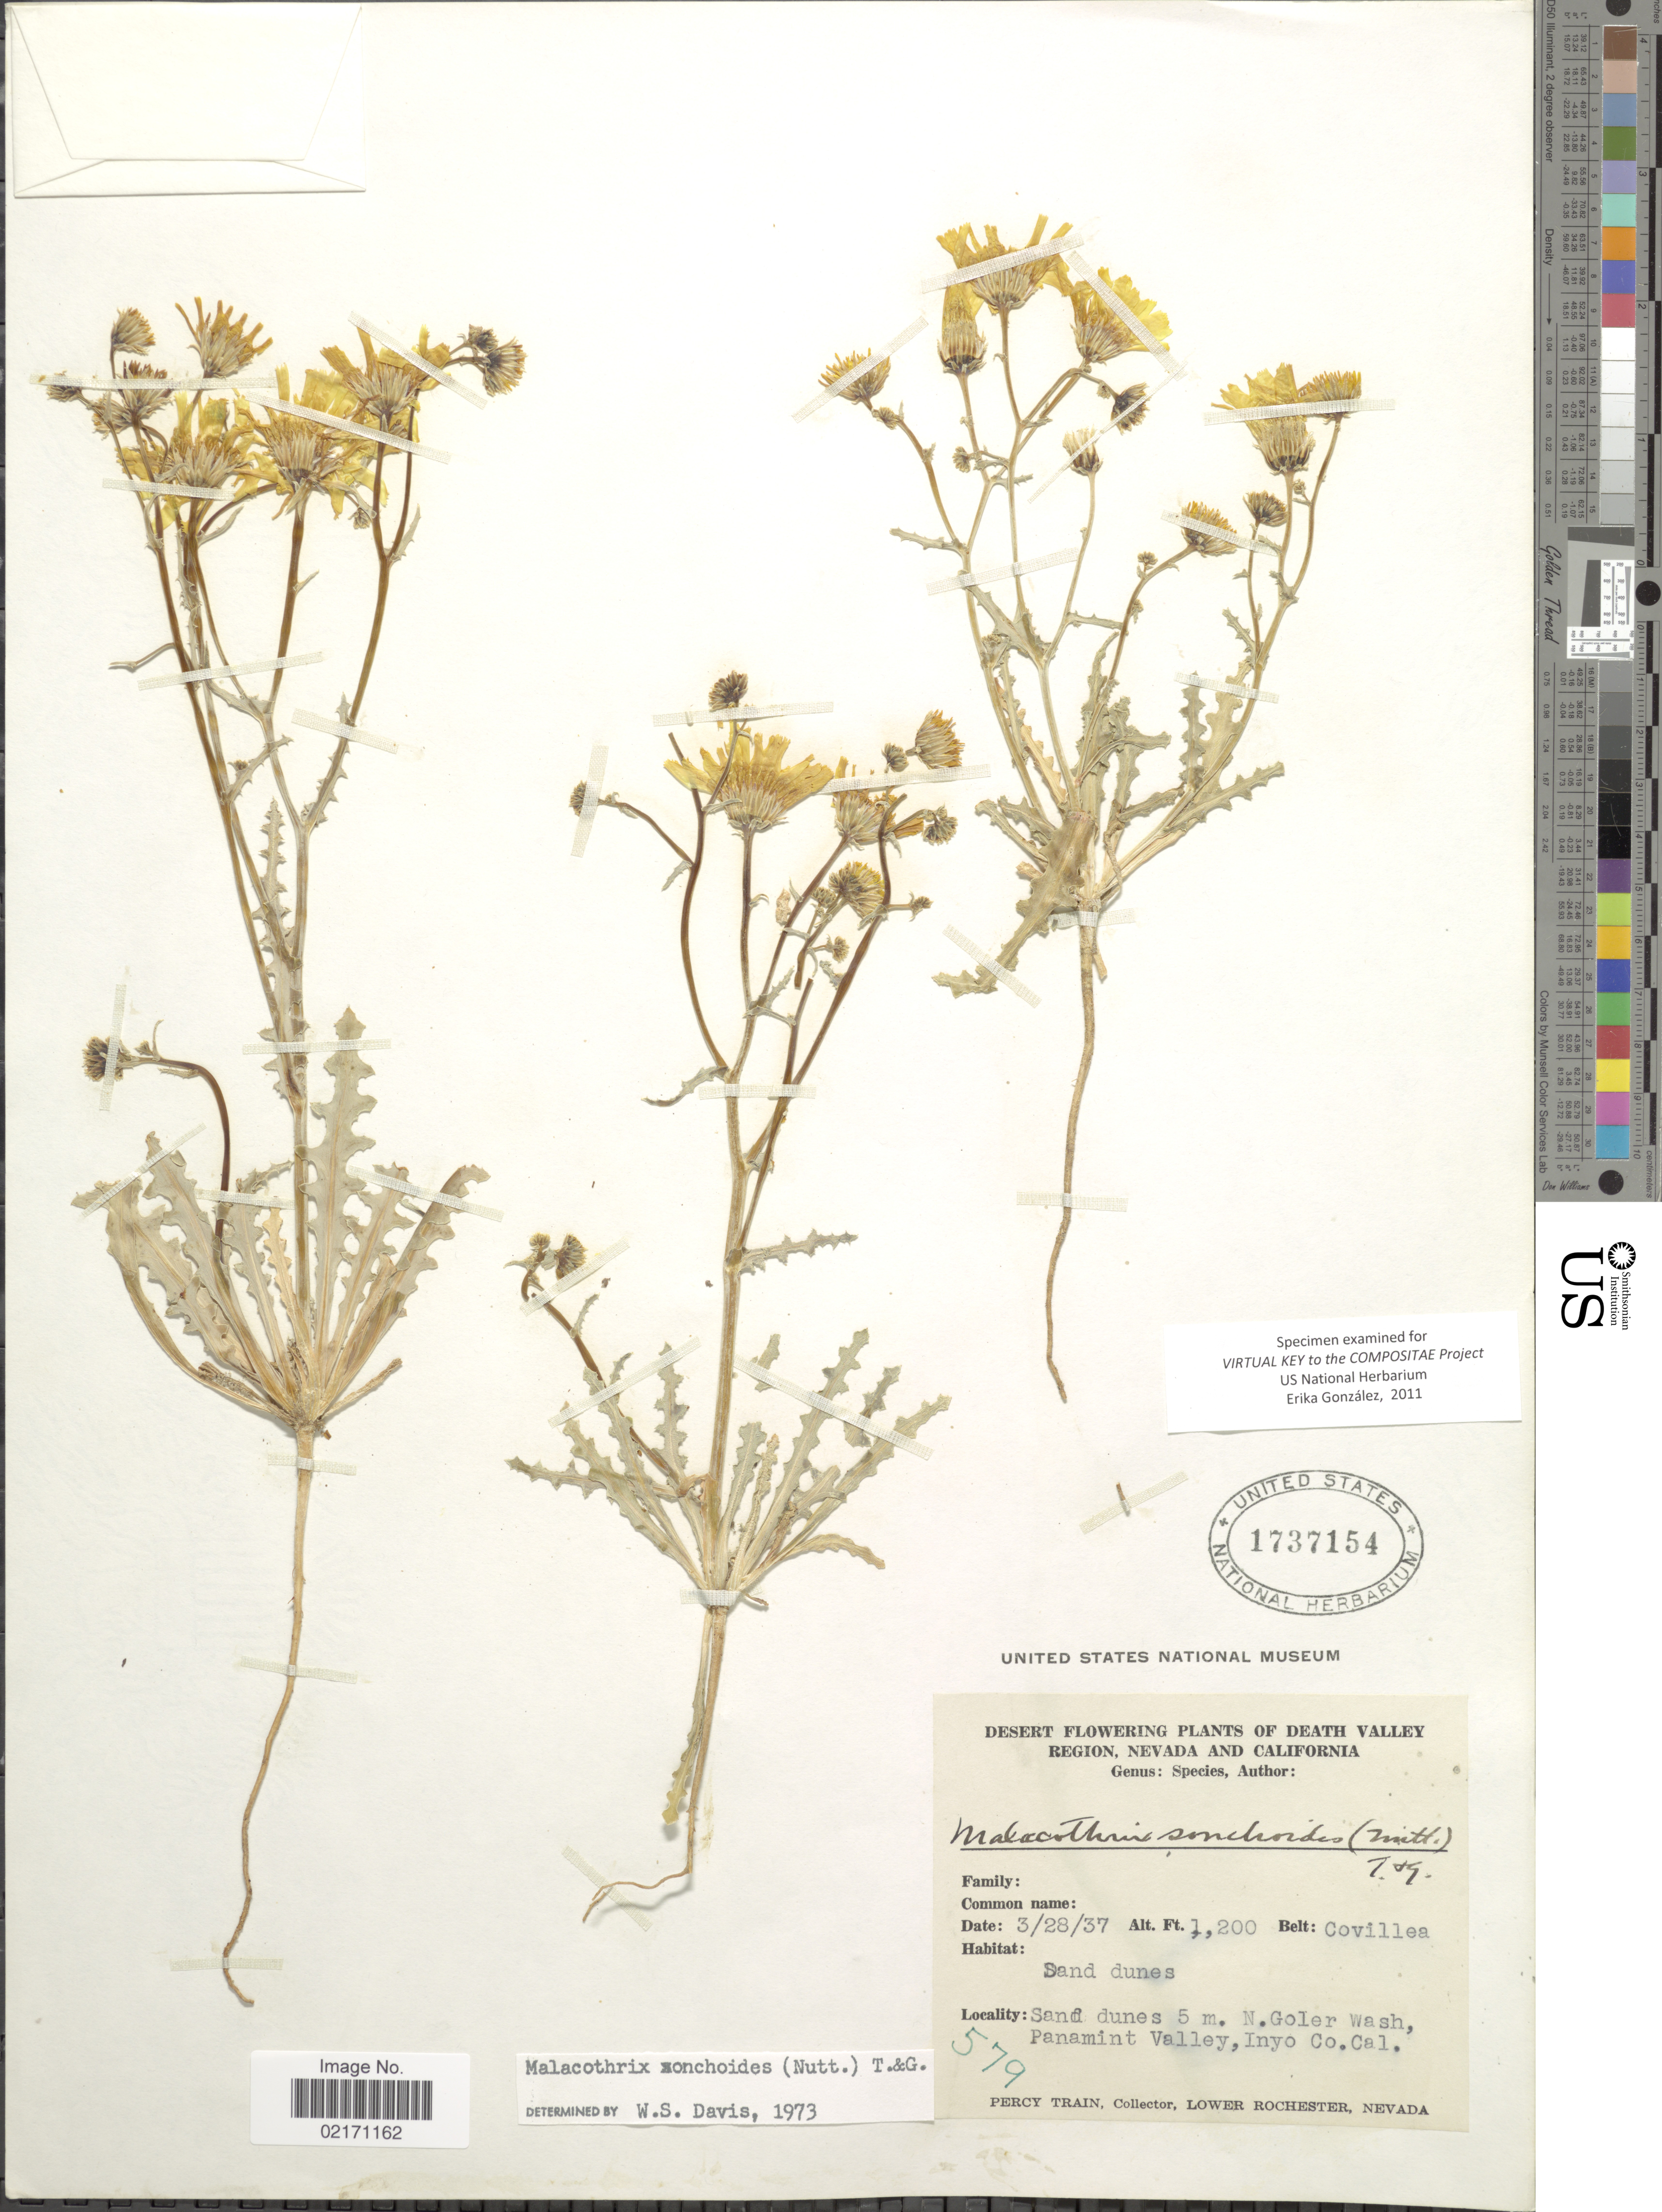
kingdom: Plantae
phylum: Tracheophyta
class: Magnoliopsida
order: Asterales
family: Asteraceae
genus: Malacothrix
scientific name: Malacothrix sonchoides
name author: (Nutt.) Torr. & A. Gray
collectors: P. Train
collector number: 579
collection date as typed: Transcribed d/m/y: 28/3/37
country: United States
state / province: California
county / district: Inyo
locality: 5 m. N. Goler Wash, Panamint Valley, Inyo Co., Cal.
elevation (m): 366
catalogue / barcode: US 1737154